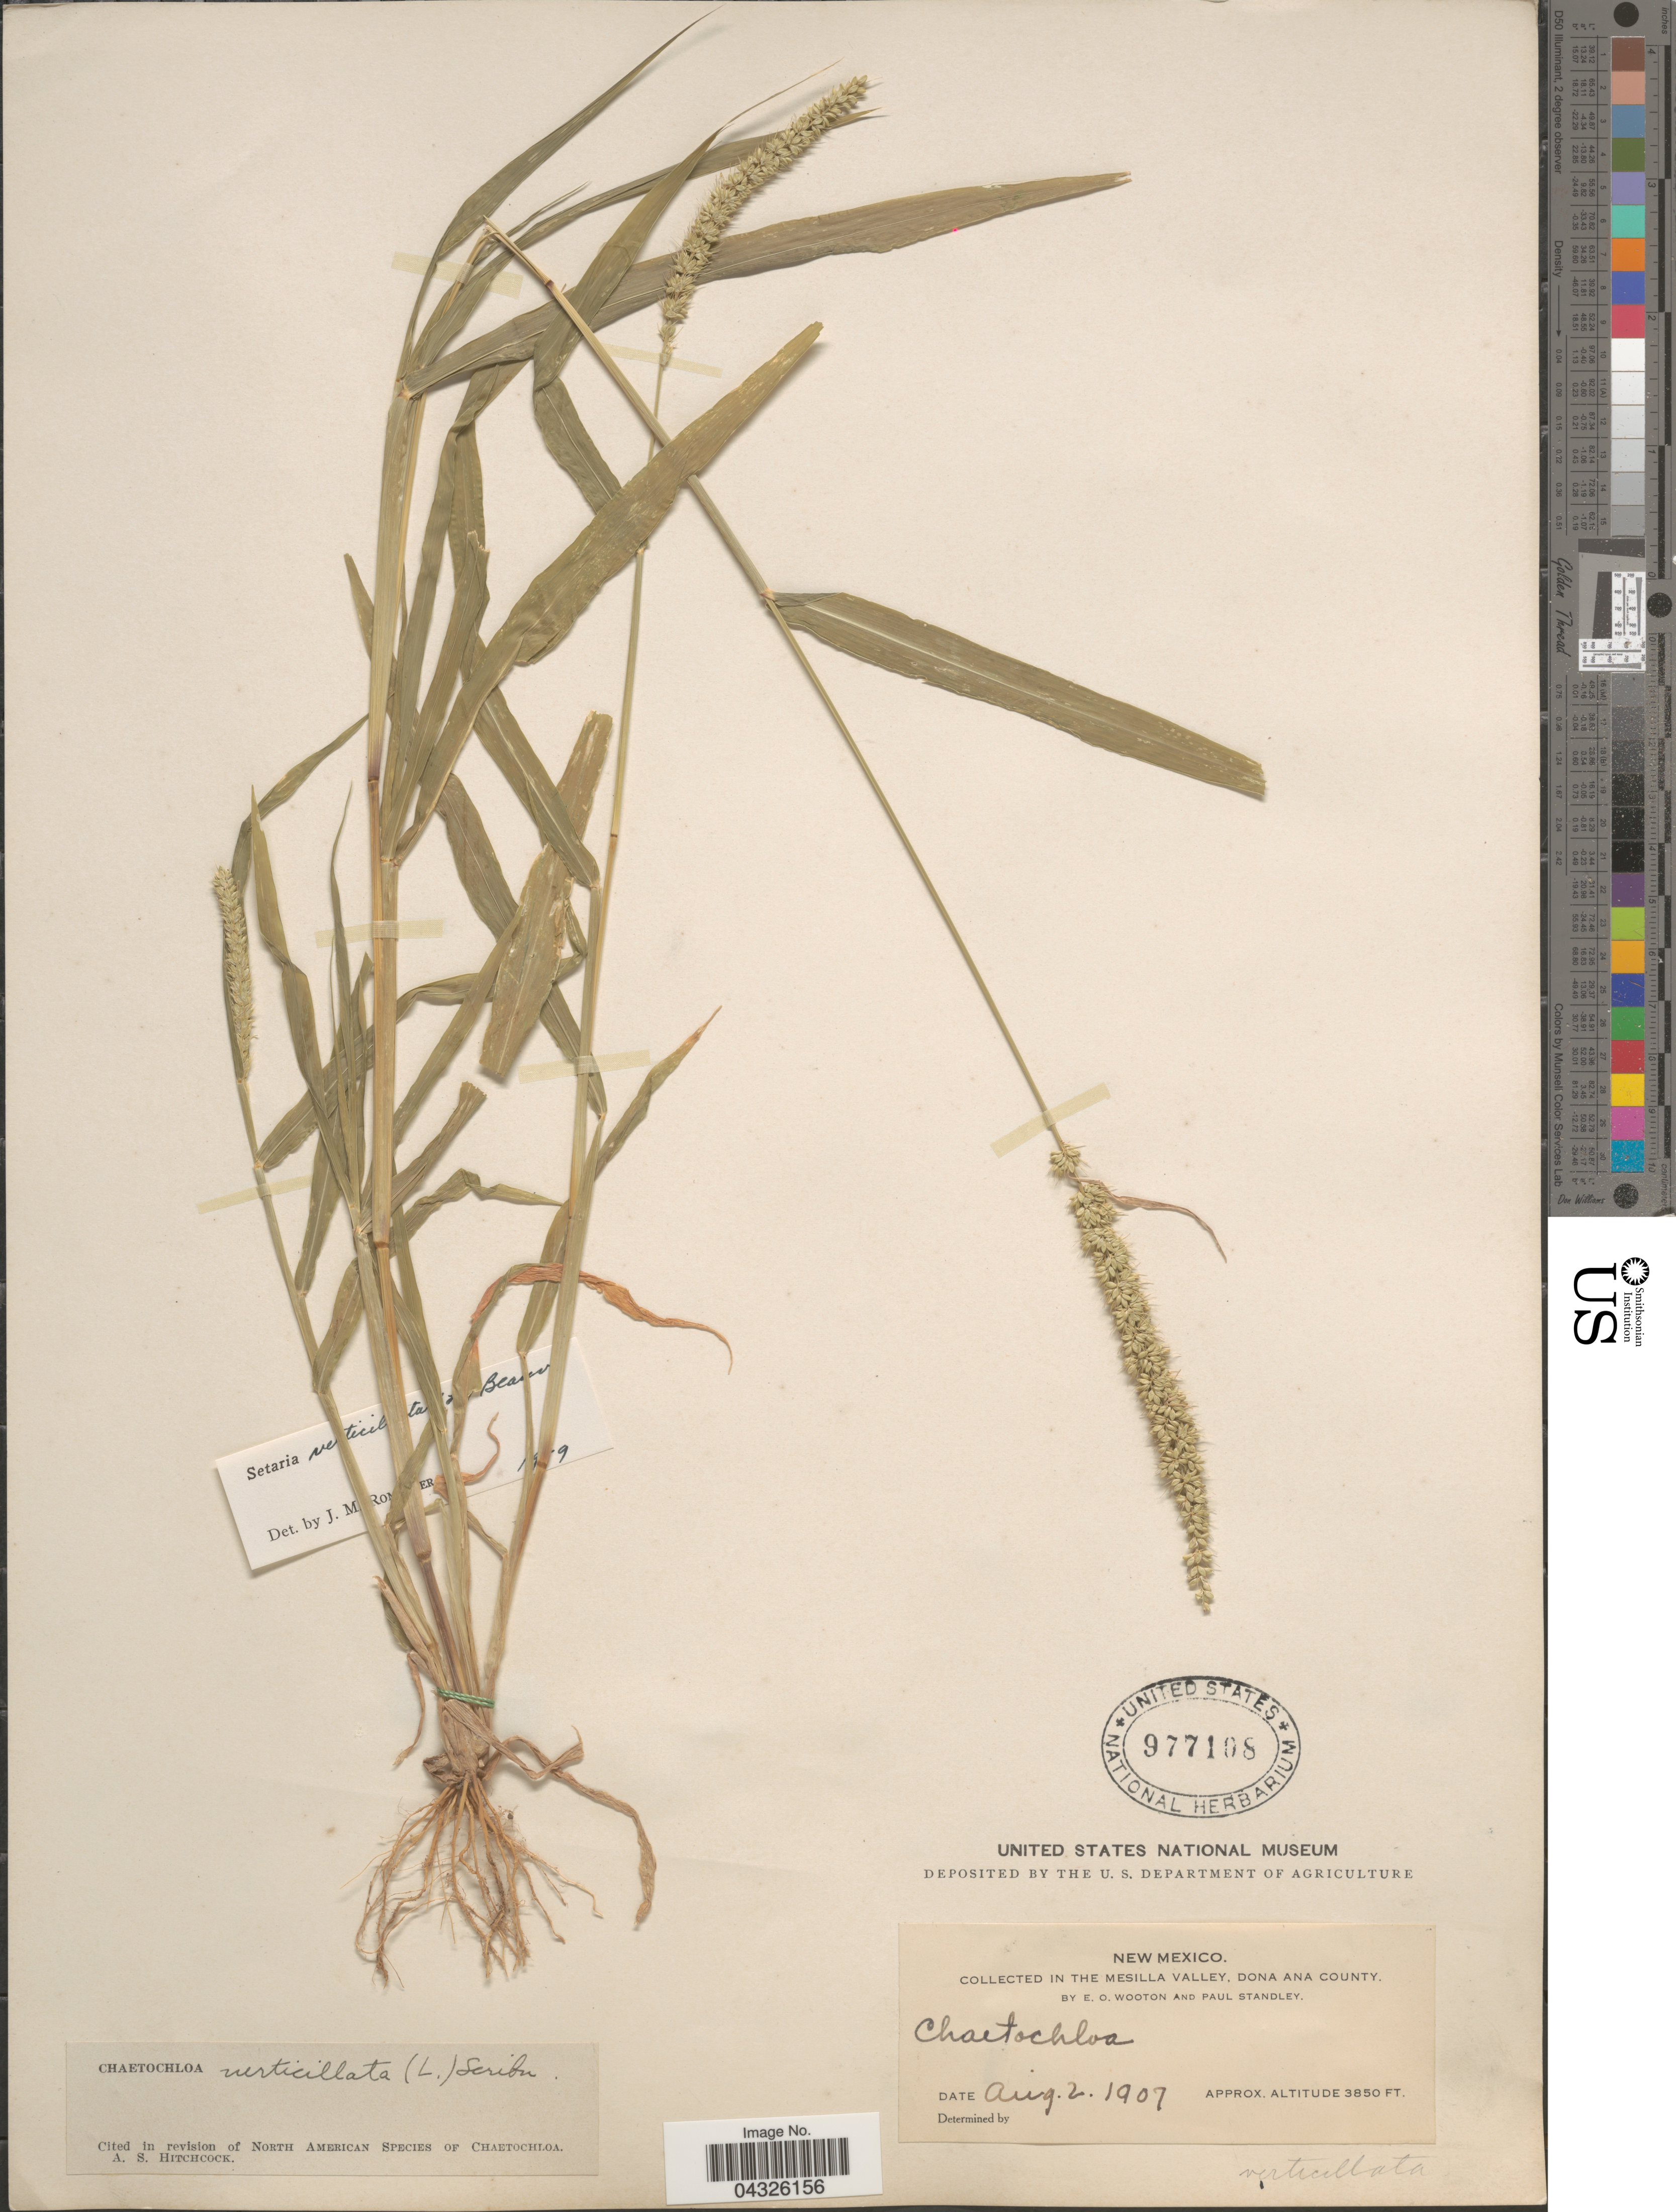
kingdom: Plantae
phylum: Tracheophyta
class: Liliopsida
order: Poales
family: Poaceae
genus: Setaria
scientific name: Setaria verticillata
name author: (L.) P. Beauv.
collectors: E. O. Wooton & P. C. Standley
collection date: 1907-08-02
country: United States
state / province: New Mexico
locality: In the Mesilla Valley, Dona Ana County.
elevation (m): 1173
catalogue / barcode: US 977108